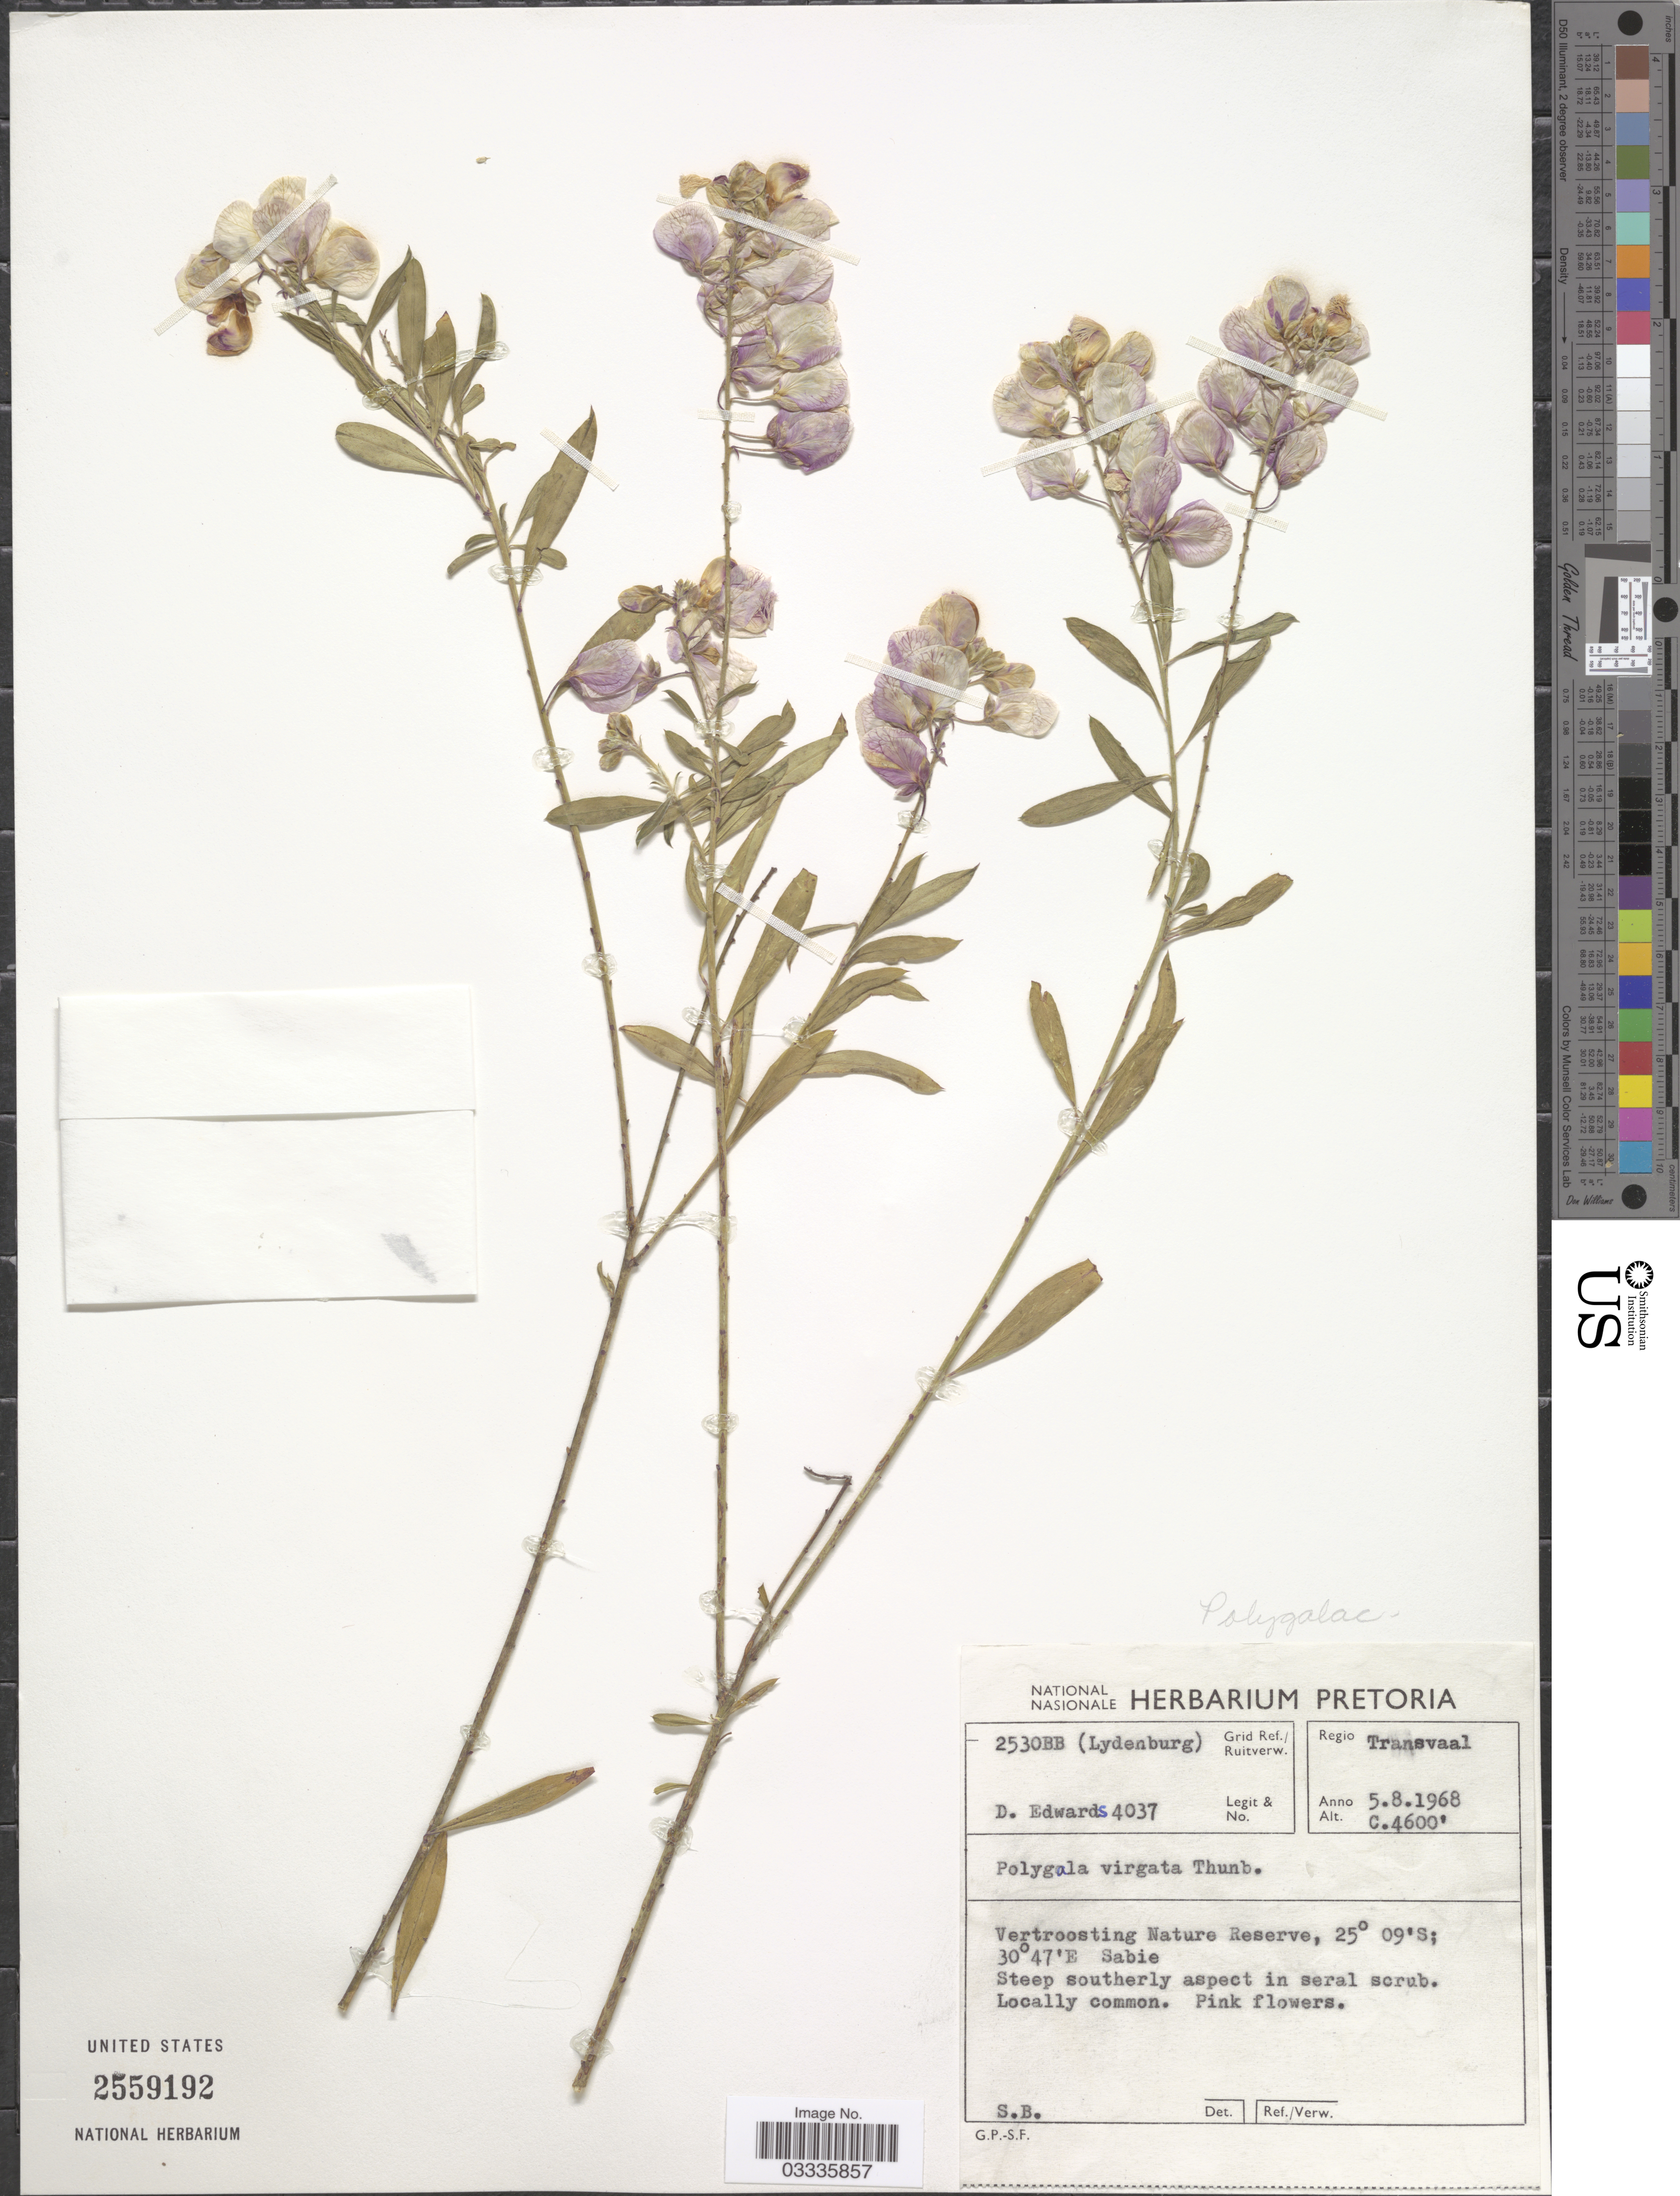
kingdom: Plantae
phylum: Tracheophyta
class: Magnoliopsida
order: Fabales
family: Polygalaceae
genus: Polygala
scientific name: Polygala virgata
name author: Thunb.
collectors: D. Edwards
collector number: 4037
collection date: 1968-08-05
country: South Africa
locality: Regio Transvaal. Grid Ref./ Ruitverw. 2530BB (Lyndenburg). Vertroosting Nature Reserve. Sabie.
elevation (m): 1402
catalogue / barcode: US 2559192